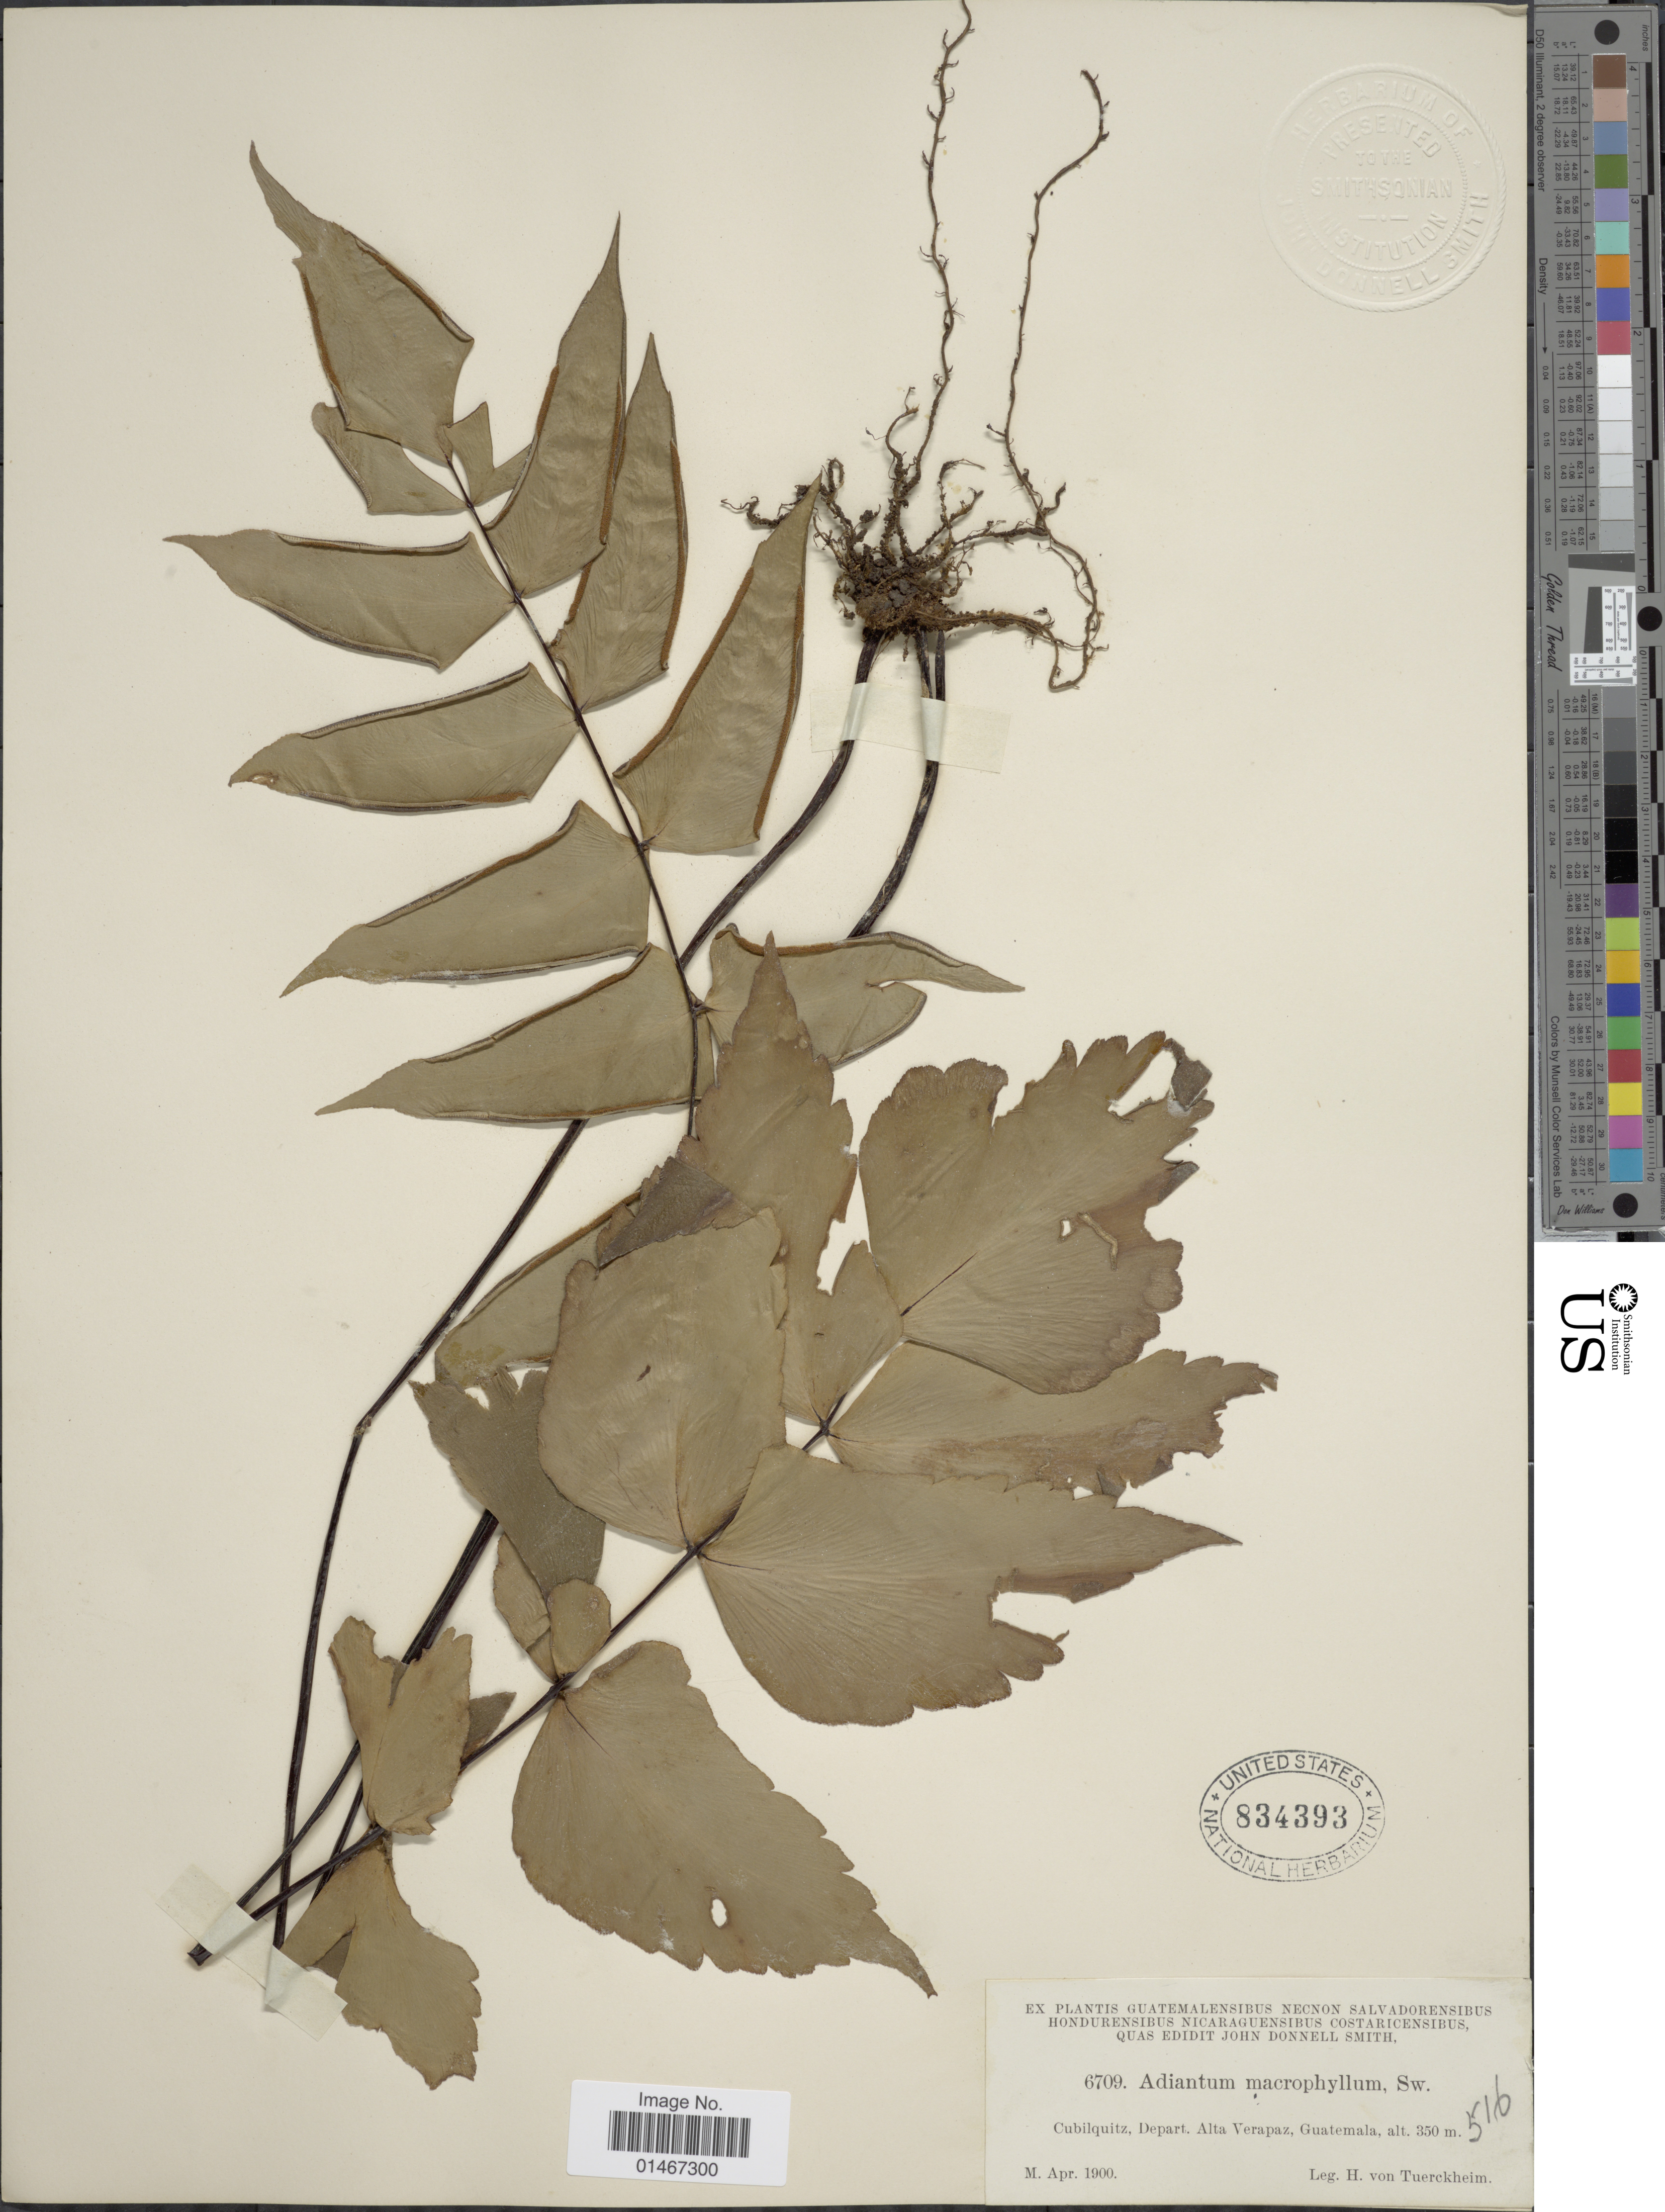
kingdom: Plantae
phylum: Tracheophyta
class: Polypodiopsida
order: Polypodiales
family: Pteridaceae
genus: Adiantum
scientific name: Adiantum macrophyllum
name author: Sw.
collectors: H. von Türckheim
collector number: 6709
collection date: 1900-04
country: Guatemala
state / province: Alta Verapaz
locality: Cubilquitz, Depart. Alta Verapaz.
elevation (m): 350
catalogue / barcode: US 834393